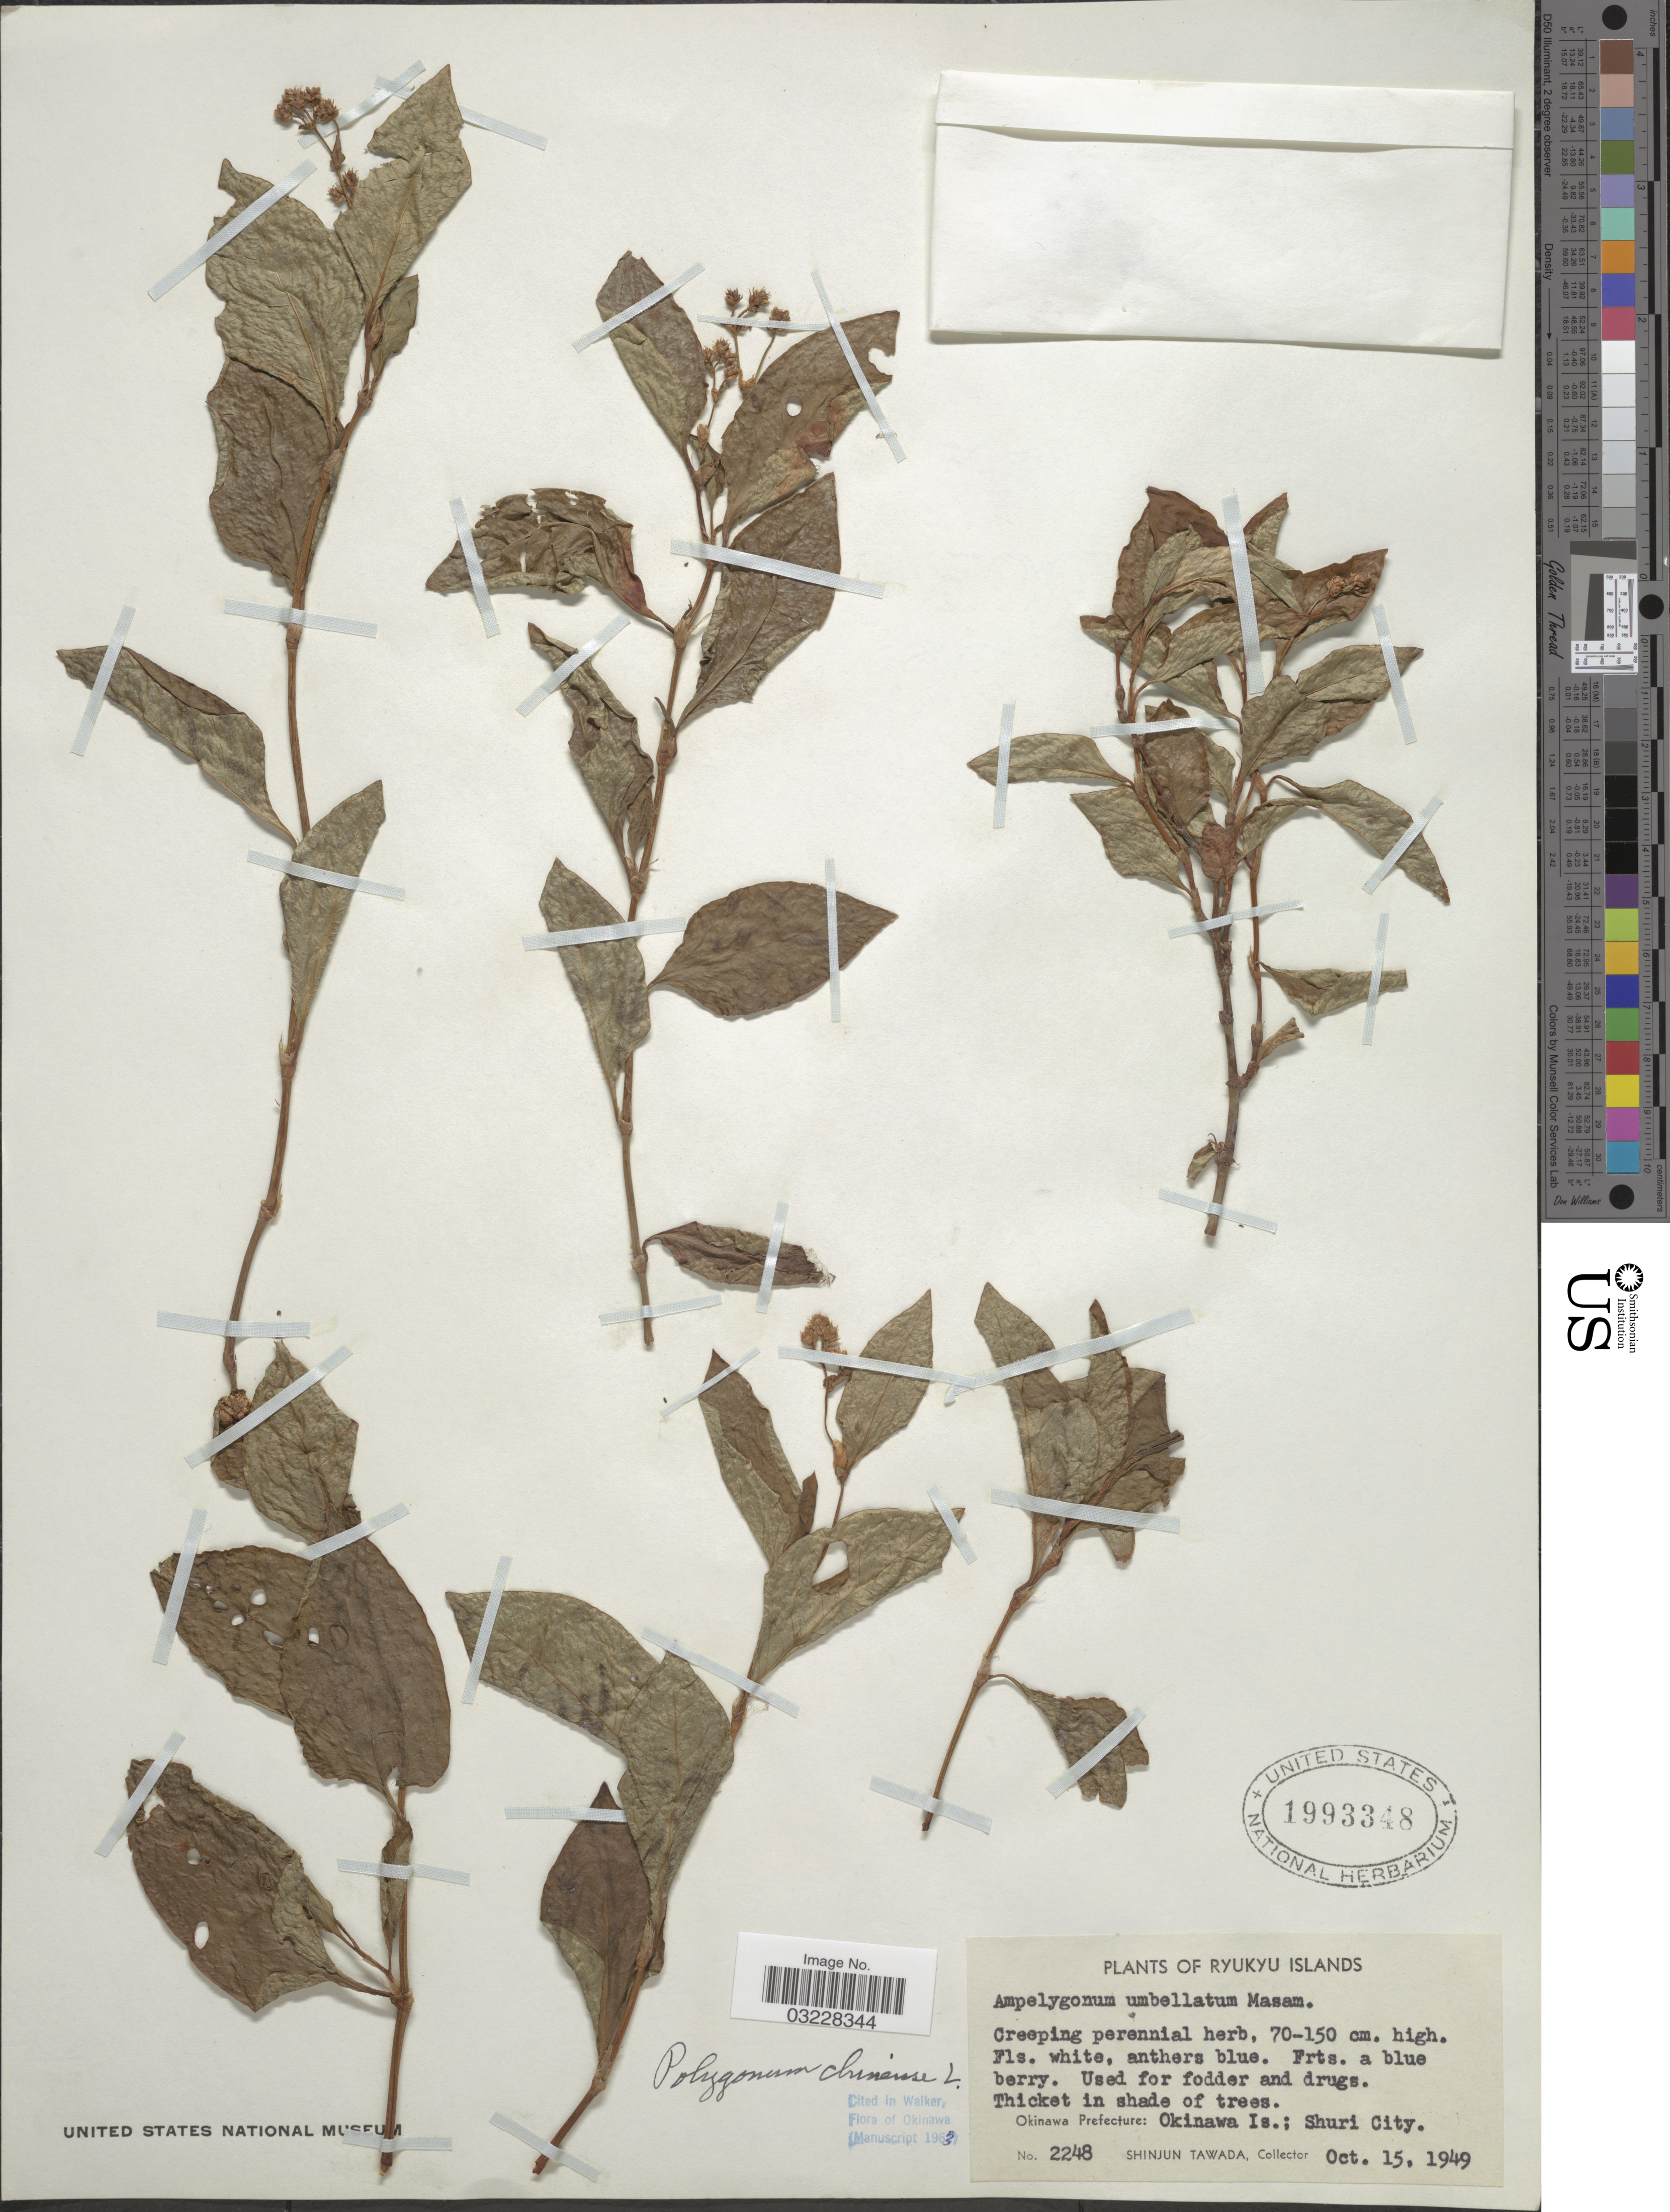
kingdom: Plantae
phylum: Tracheophyta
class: Magnoliopsida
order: Caryophyllales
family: Polygonaceae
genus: Polygonum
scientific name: Polygonum chinense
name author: L.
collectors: S. Tawada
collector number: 2248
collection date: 1949-10-15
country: Japan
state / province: Okinawa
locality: Ryukyu Islands. Okinawa Prefecture: Okinawa Is.; Shuri City.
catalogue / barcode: US 1993348